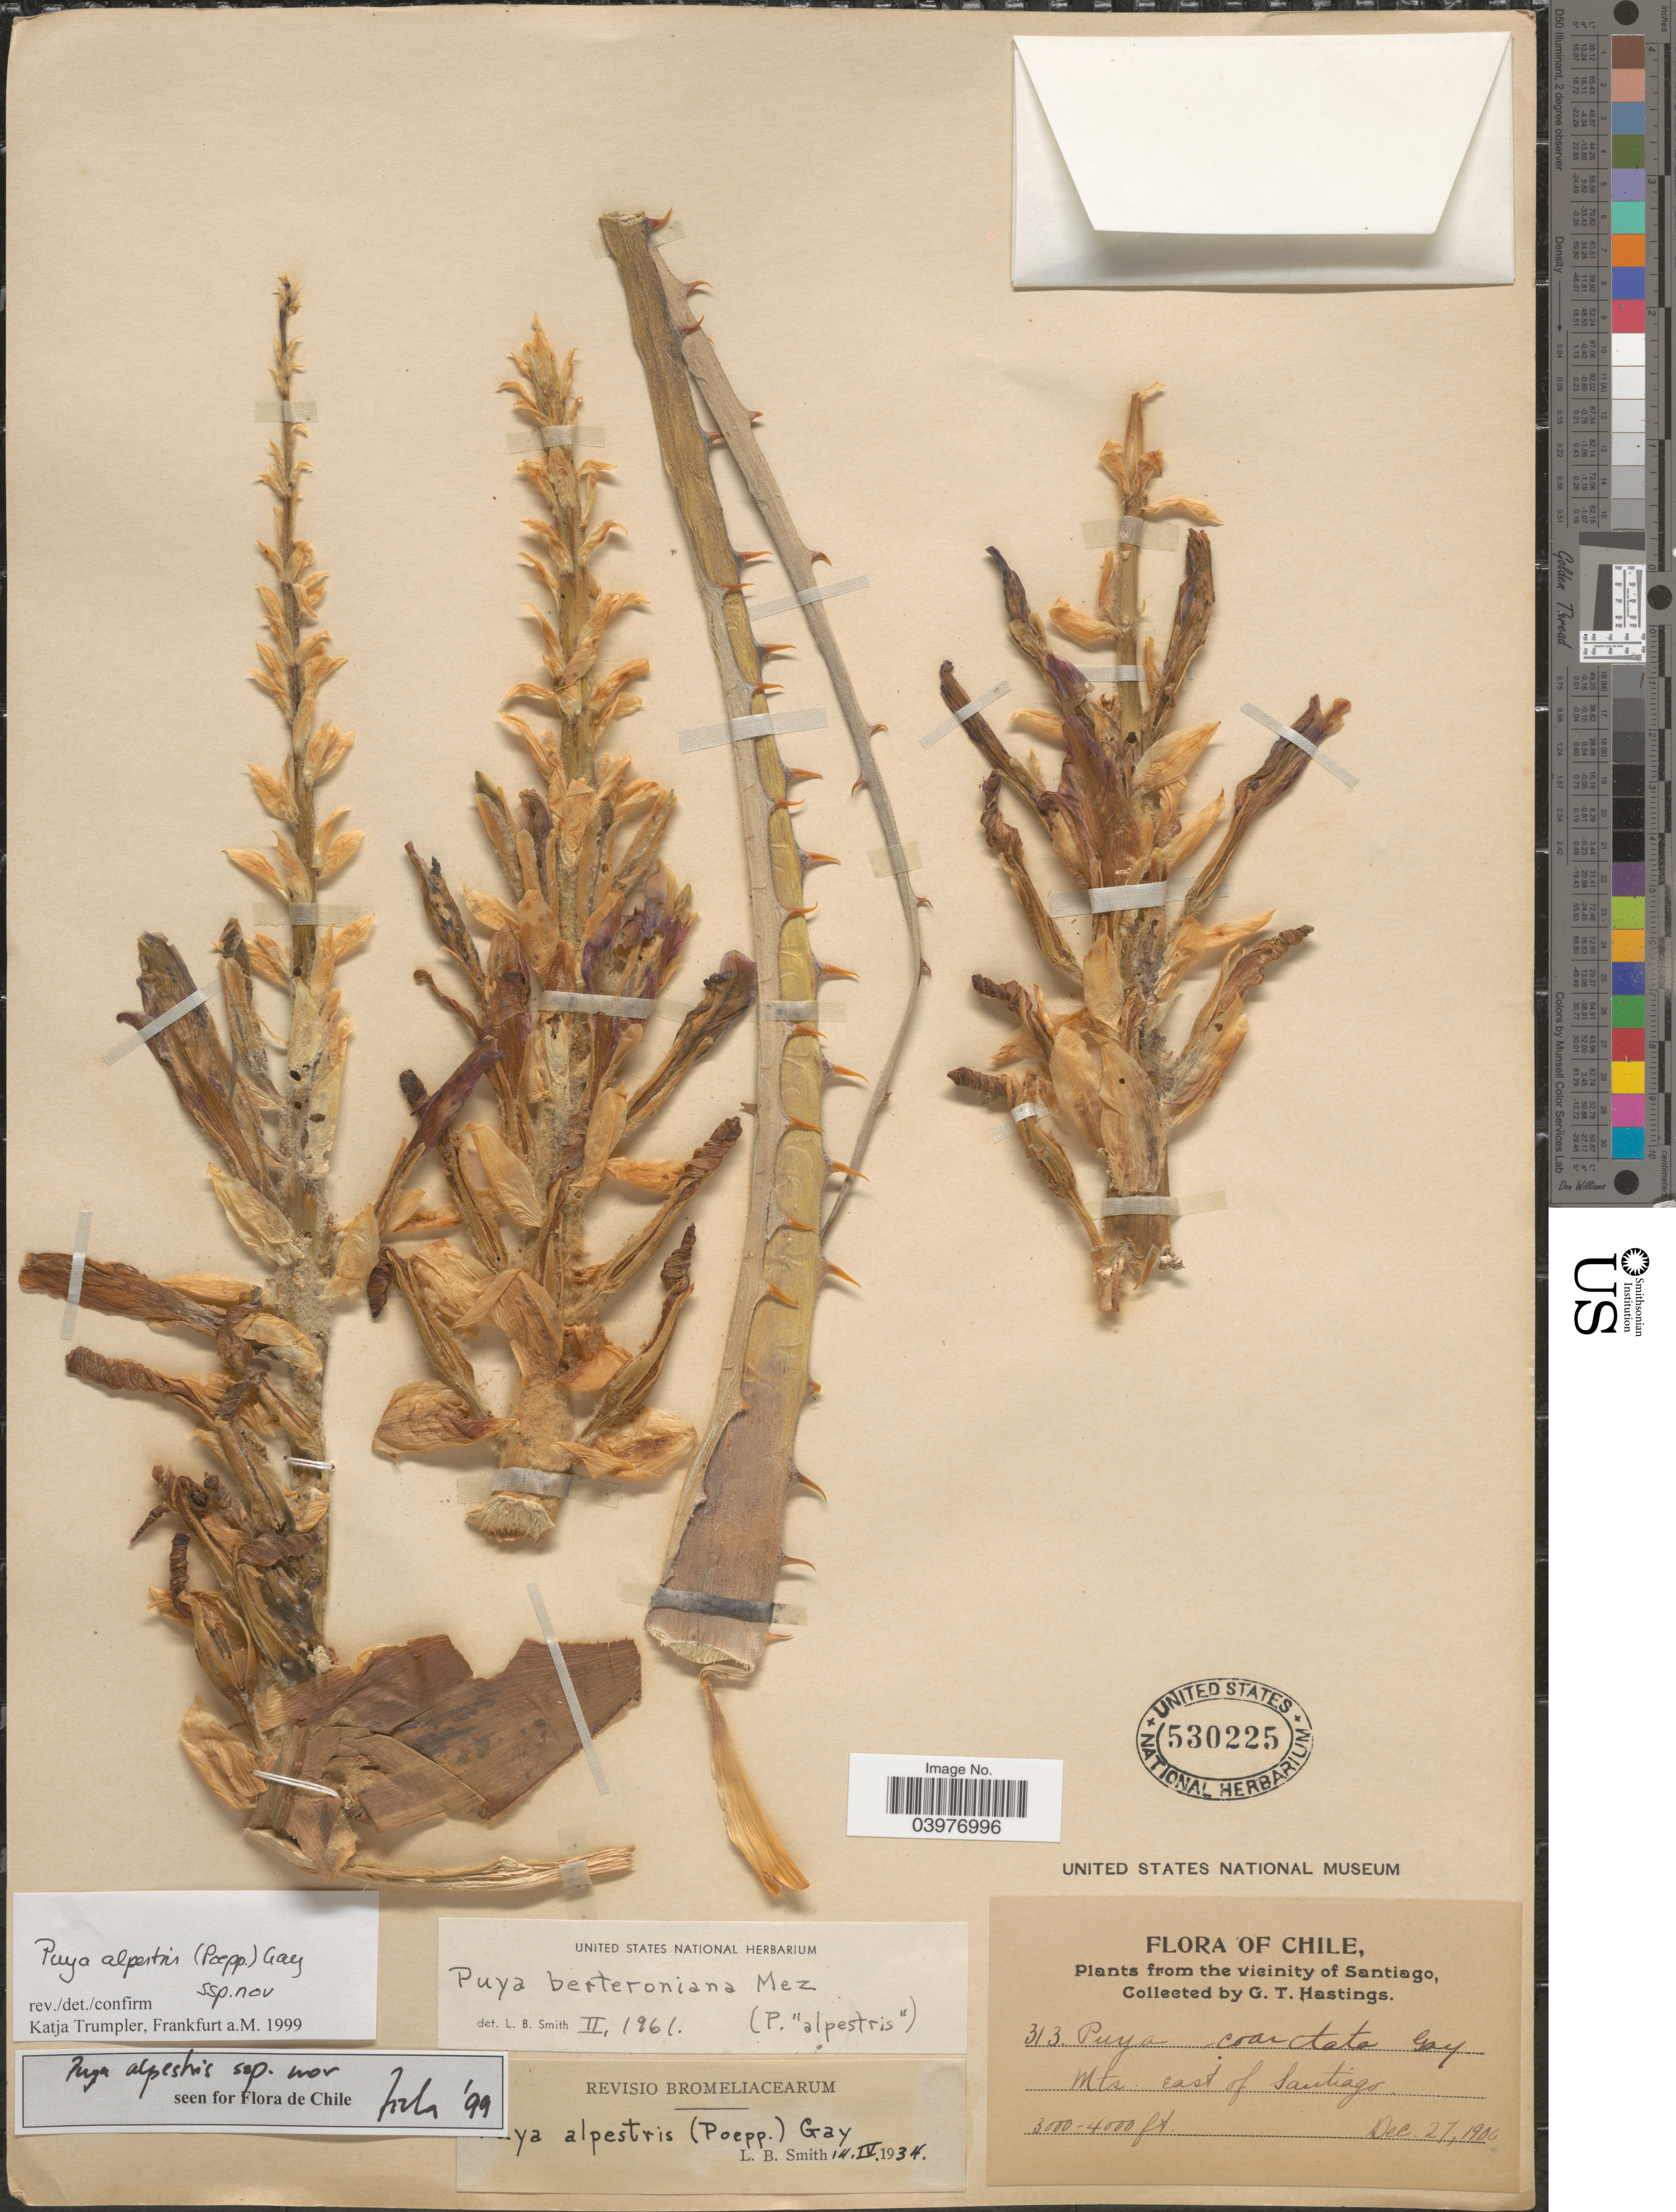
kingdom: Plantae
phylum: Tracheophyta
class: Liliopsida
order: Poales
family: Bromeliaceae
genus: Puya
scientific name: Puya alpestris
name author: (Poepp.) Gay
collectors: G. Hastings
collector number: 313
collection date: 1906-12-27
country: Chile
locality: Vicinity of Santiago. Mts. East of Santiago.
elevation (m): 914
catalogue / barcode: US 530225